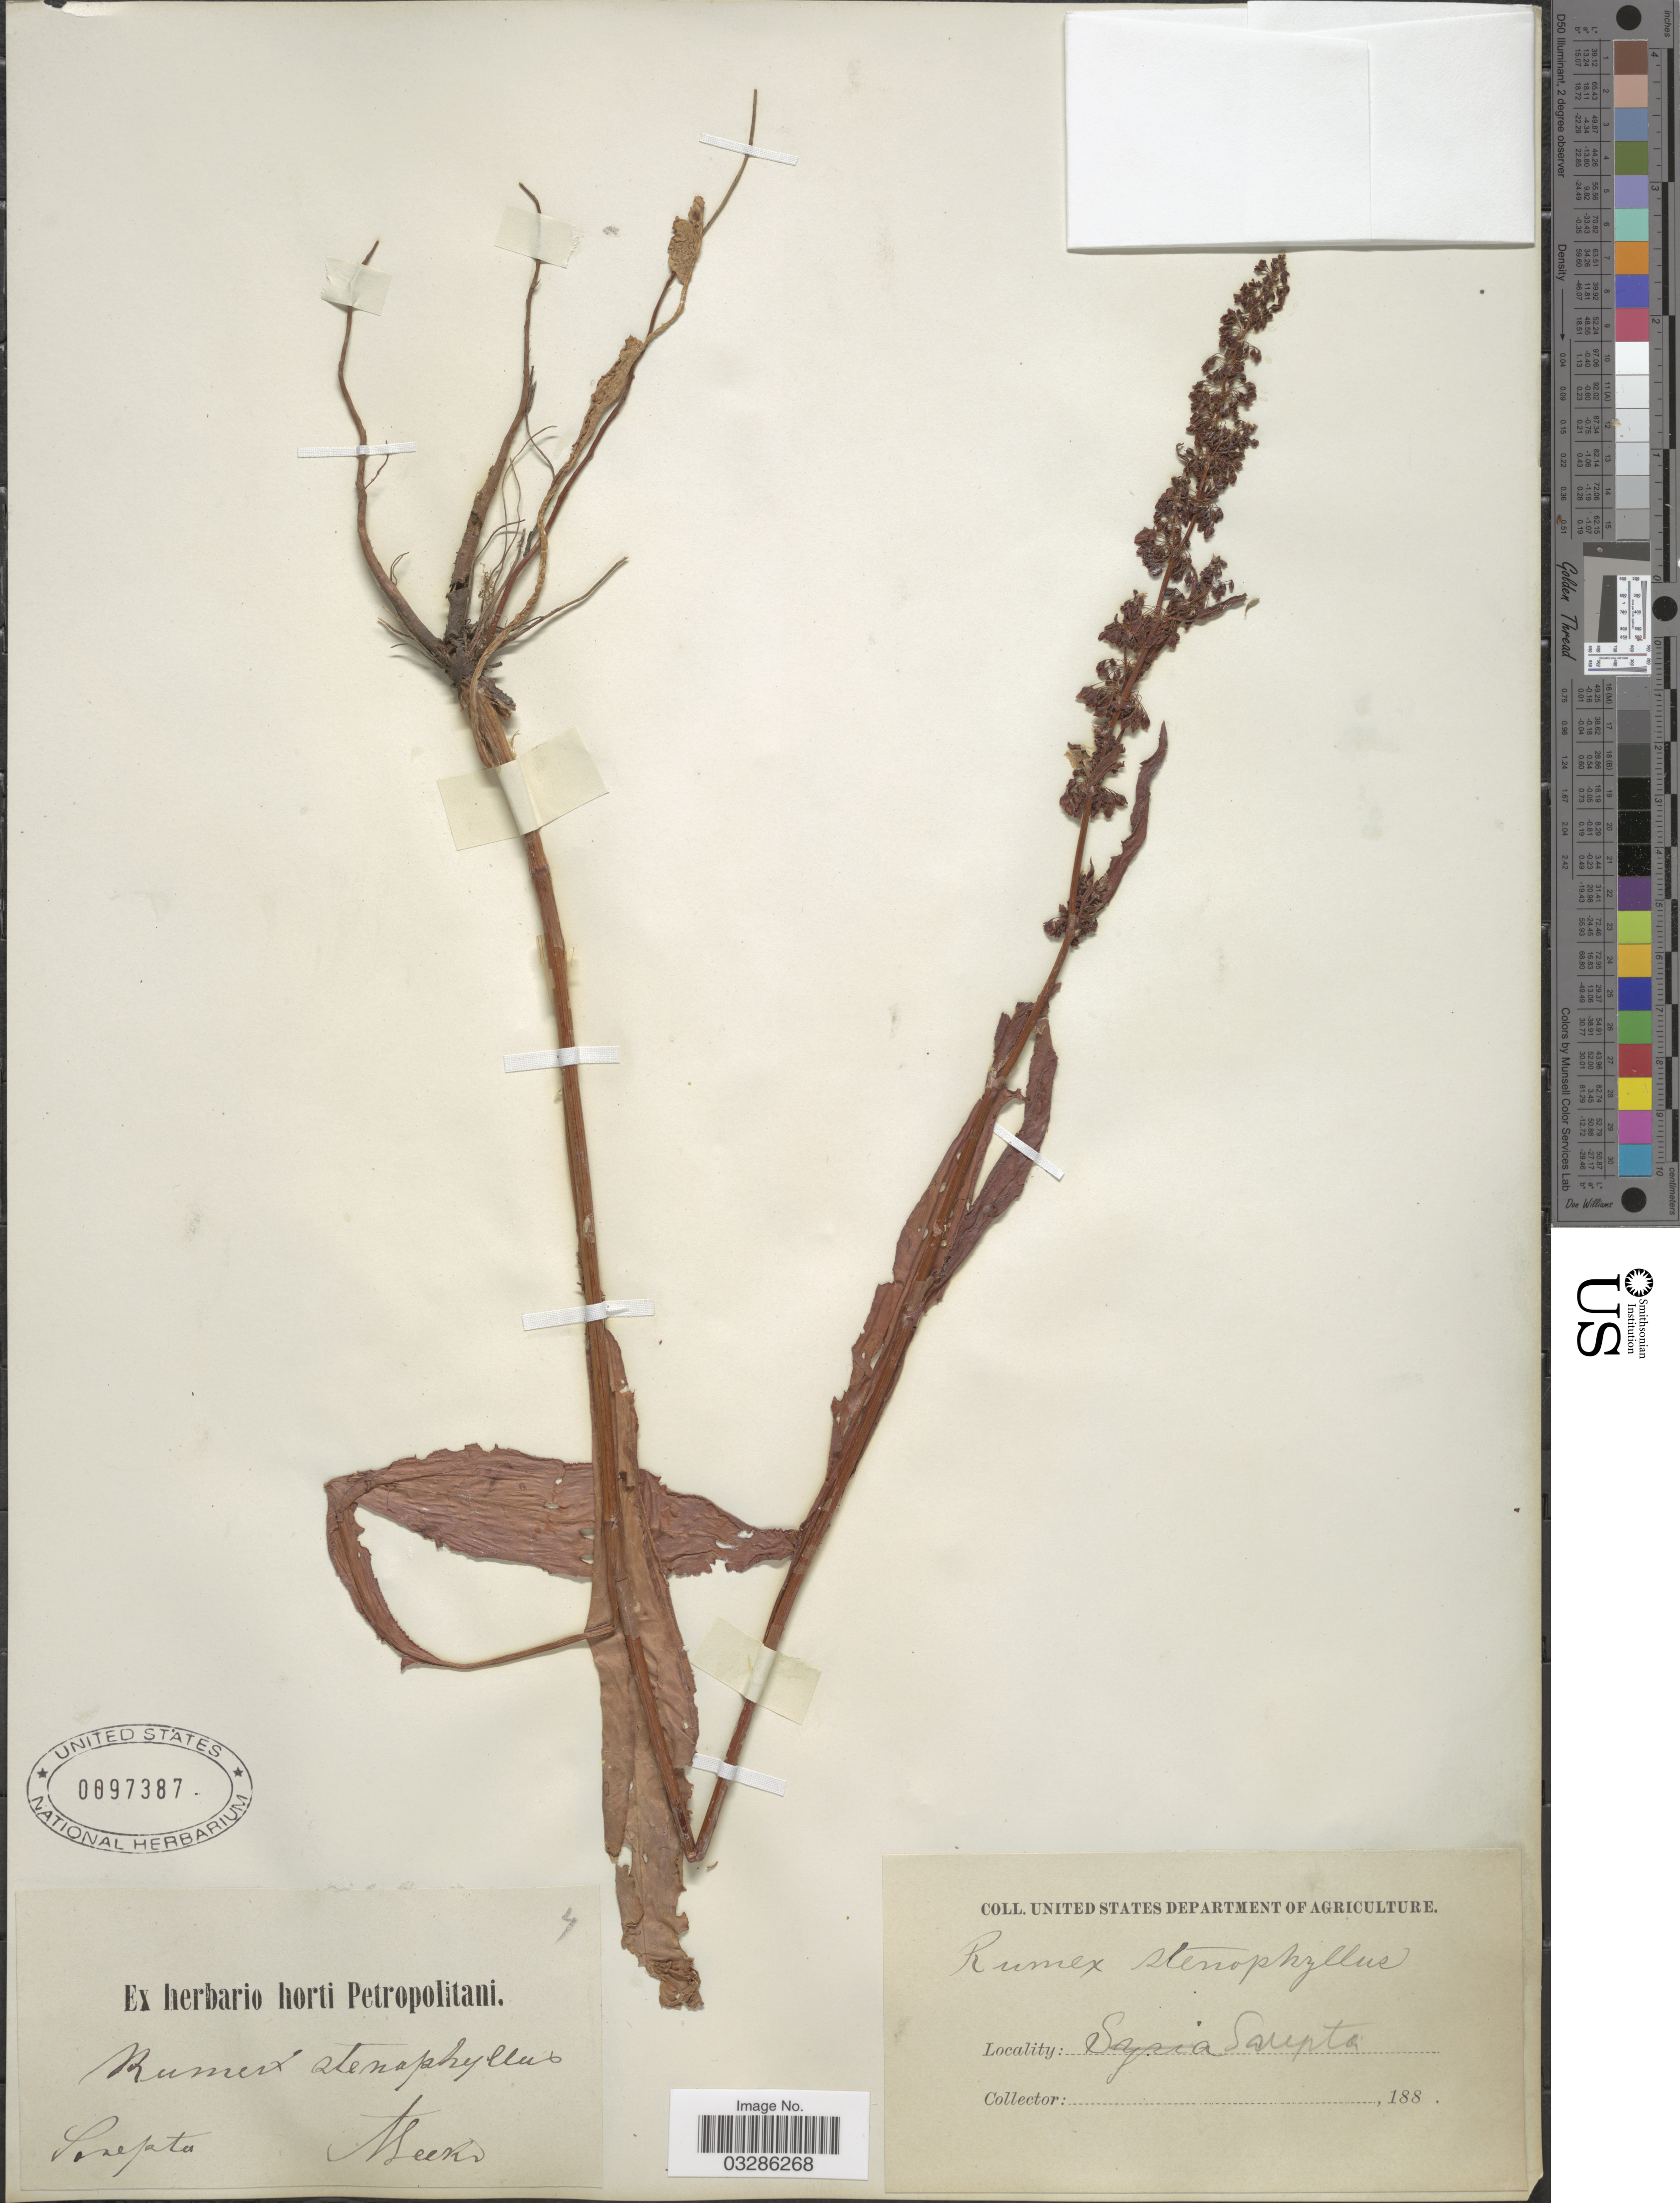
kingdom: Plantae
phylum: Tracheophyta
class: Magnoliopsida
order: Caryophyllales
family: Polygonaceae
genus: Rumex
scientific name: Rumex stenophyllus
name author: Ledeb.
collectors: A. Becker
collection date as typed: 188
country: Russian Federation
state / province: Volgograd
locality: Sarepta.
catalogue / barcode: US 97387